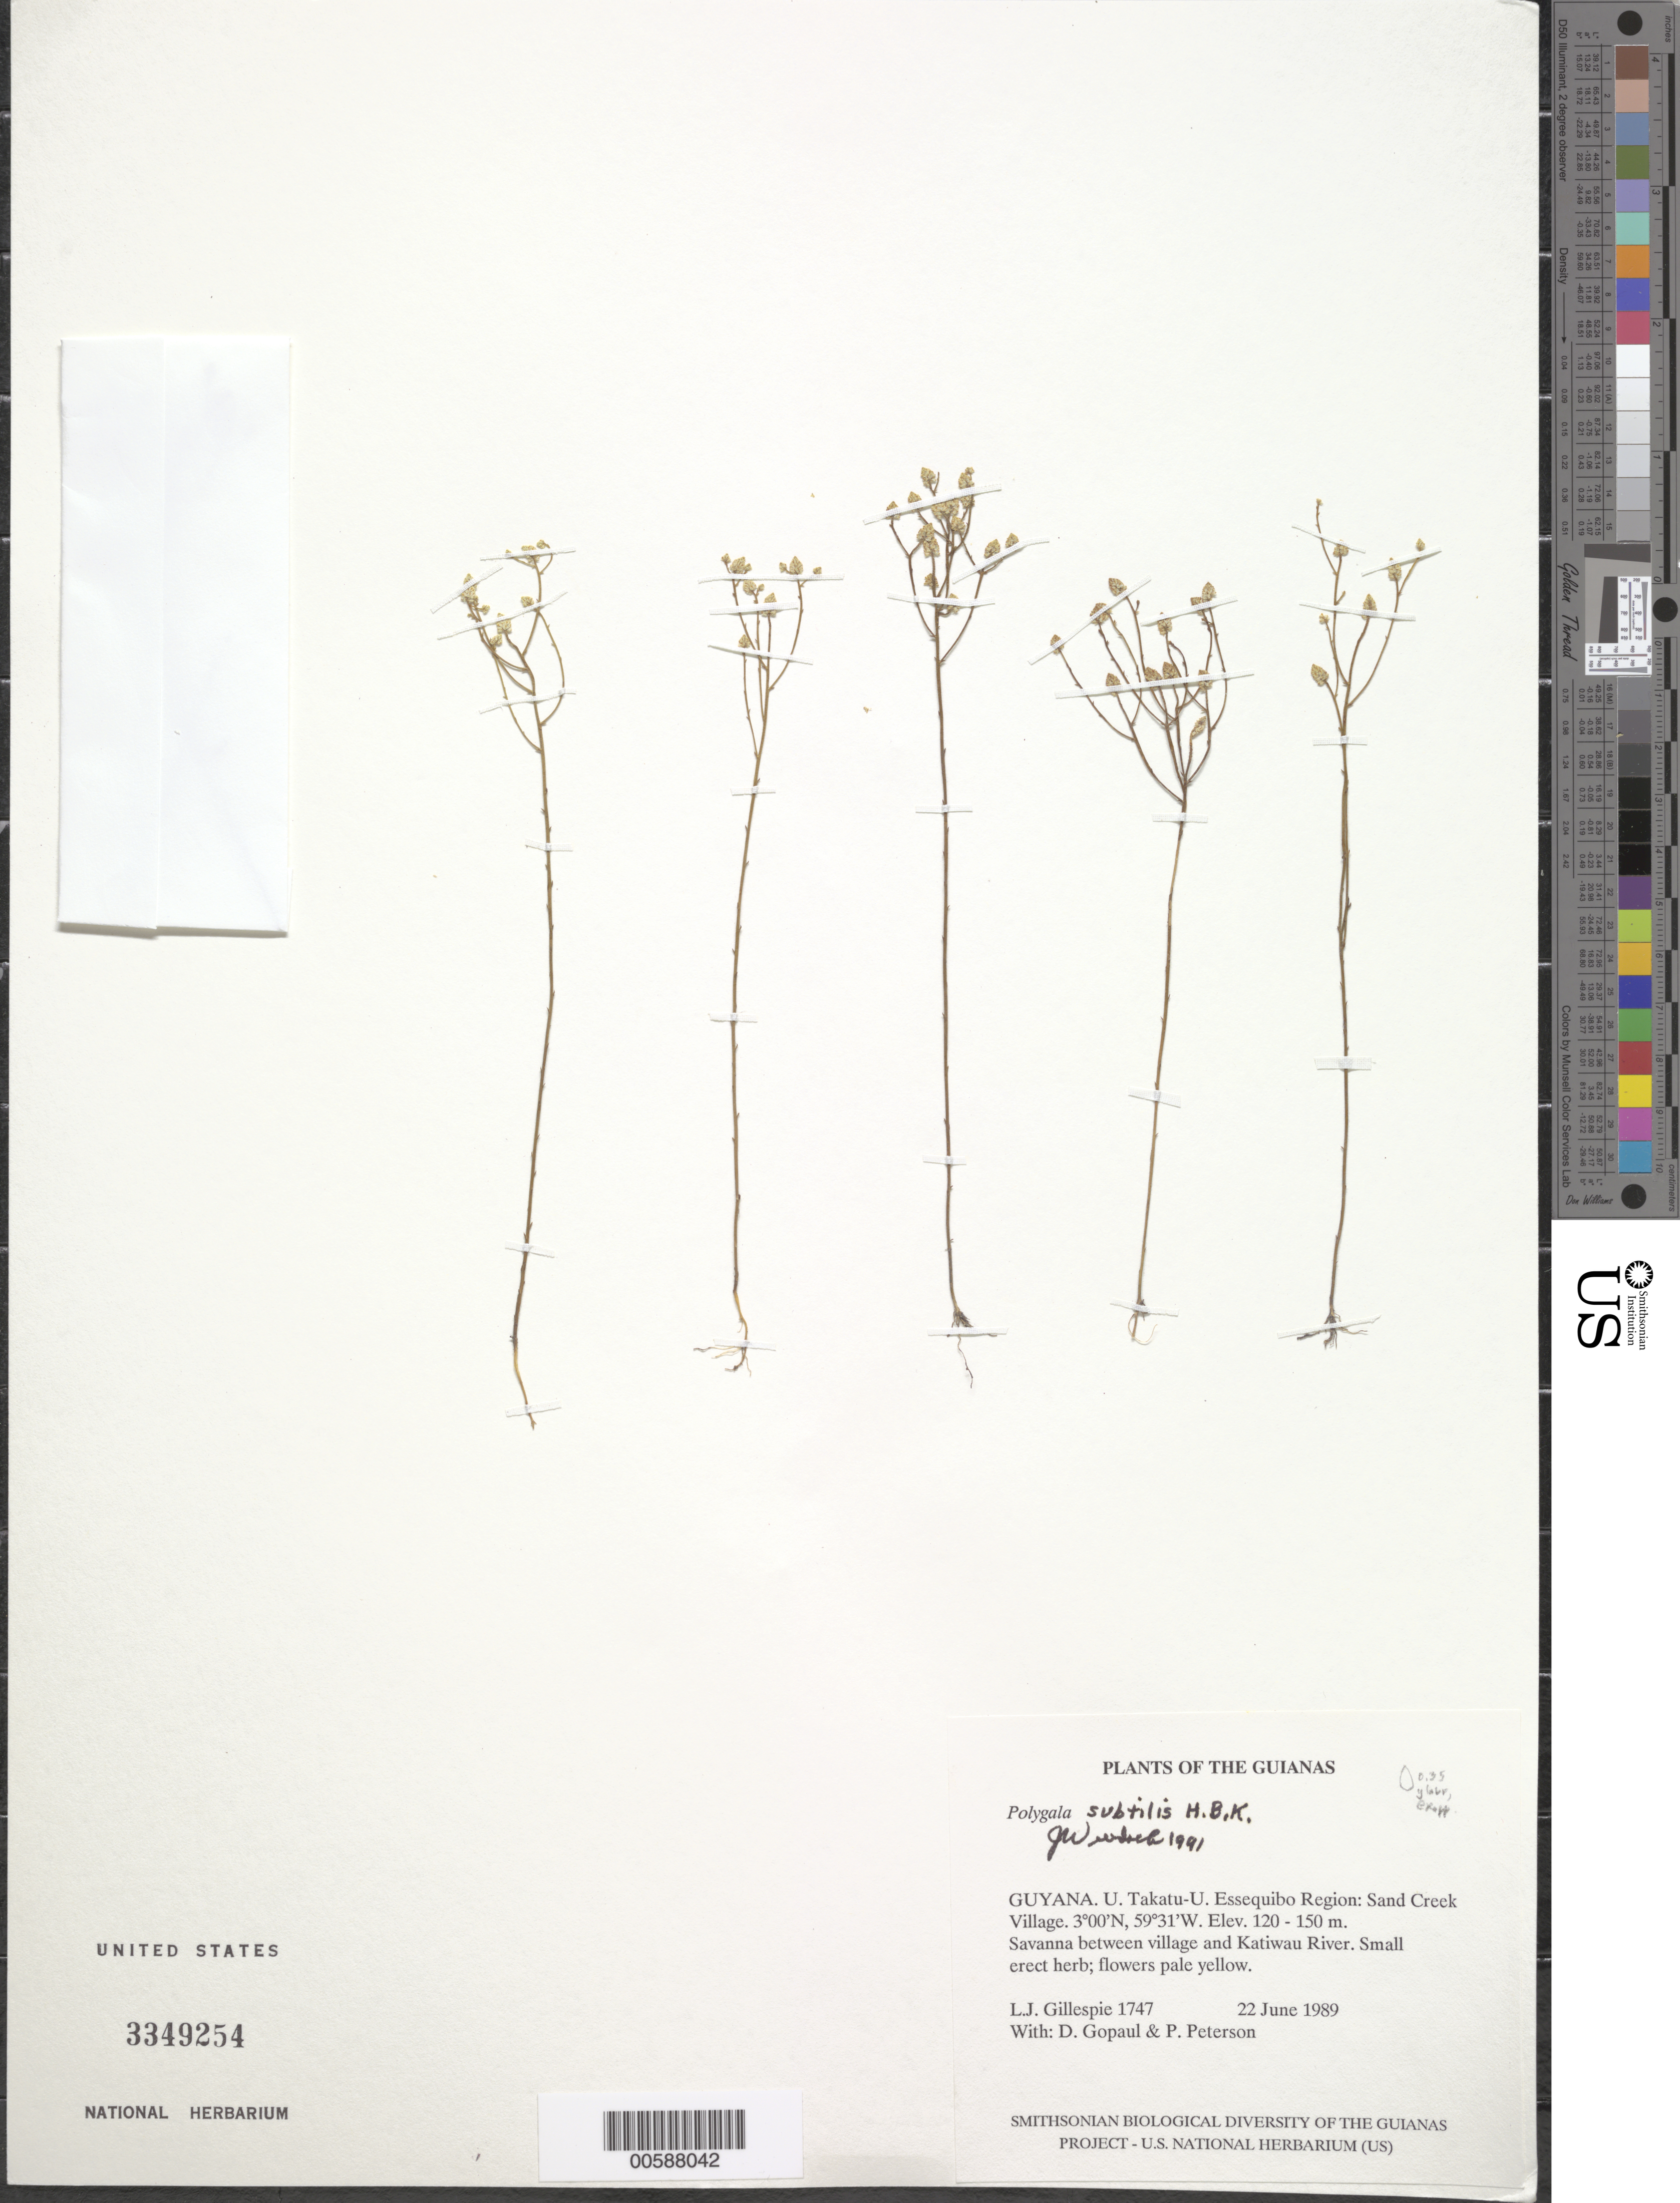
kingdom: Plantae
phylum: Tracheophyta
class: Magnoliopsida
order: Fabales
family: Polygalaceae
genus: Polygala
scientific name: Polygala subtilis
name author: Kunth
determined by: Wurdack, John J., (US), US (UNITED STATES)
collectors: L. J. Gillespie, D. Gopaul & P. M. Peterson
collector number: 1747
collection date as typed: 22 June 1989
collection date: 1989-06-22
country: Guyana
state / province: U. Takutu-U. Essequibo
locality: Sand Creek Village. Between village and Katiwau River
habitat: Savanna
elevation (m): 120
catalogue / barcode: US 3349254